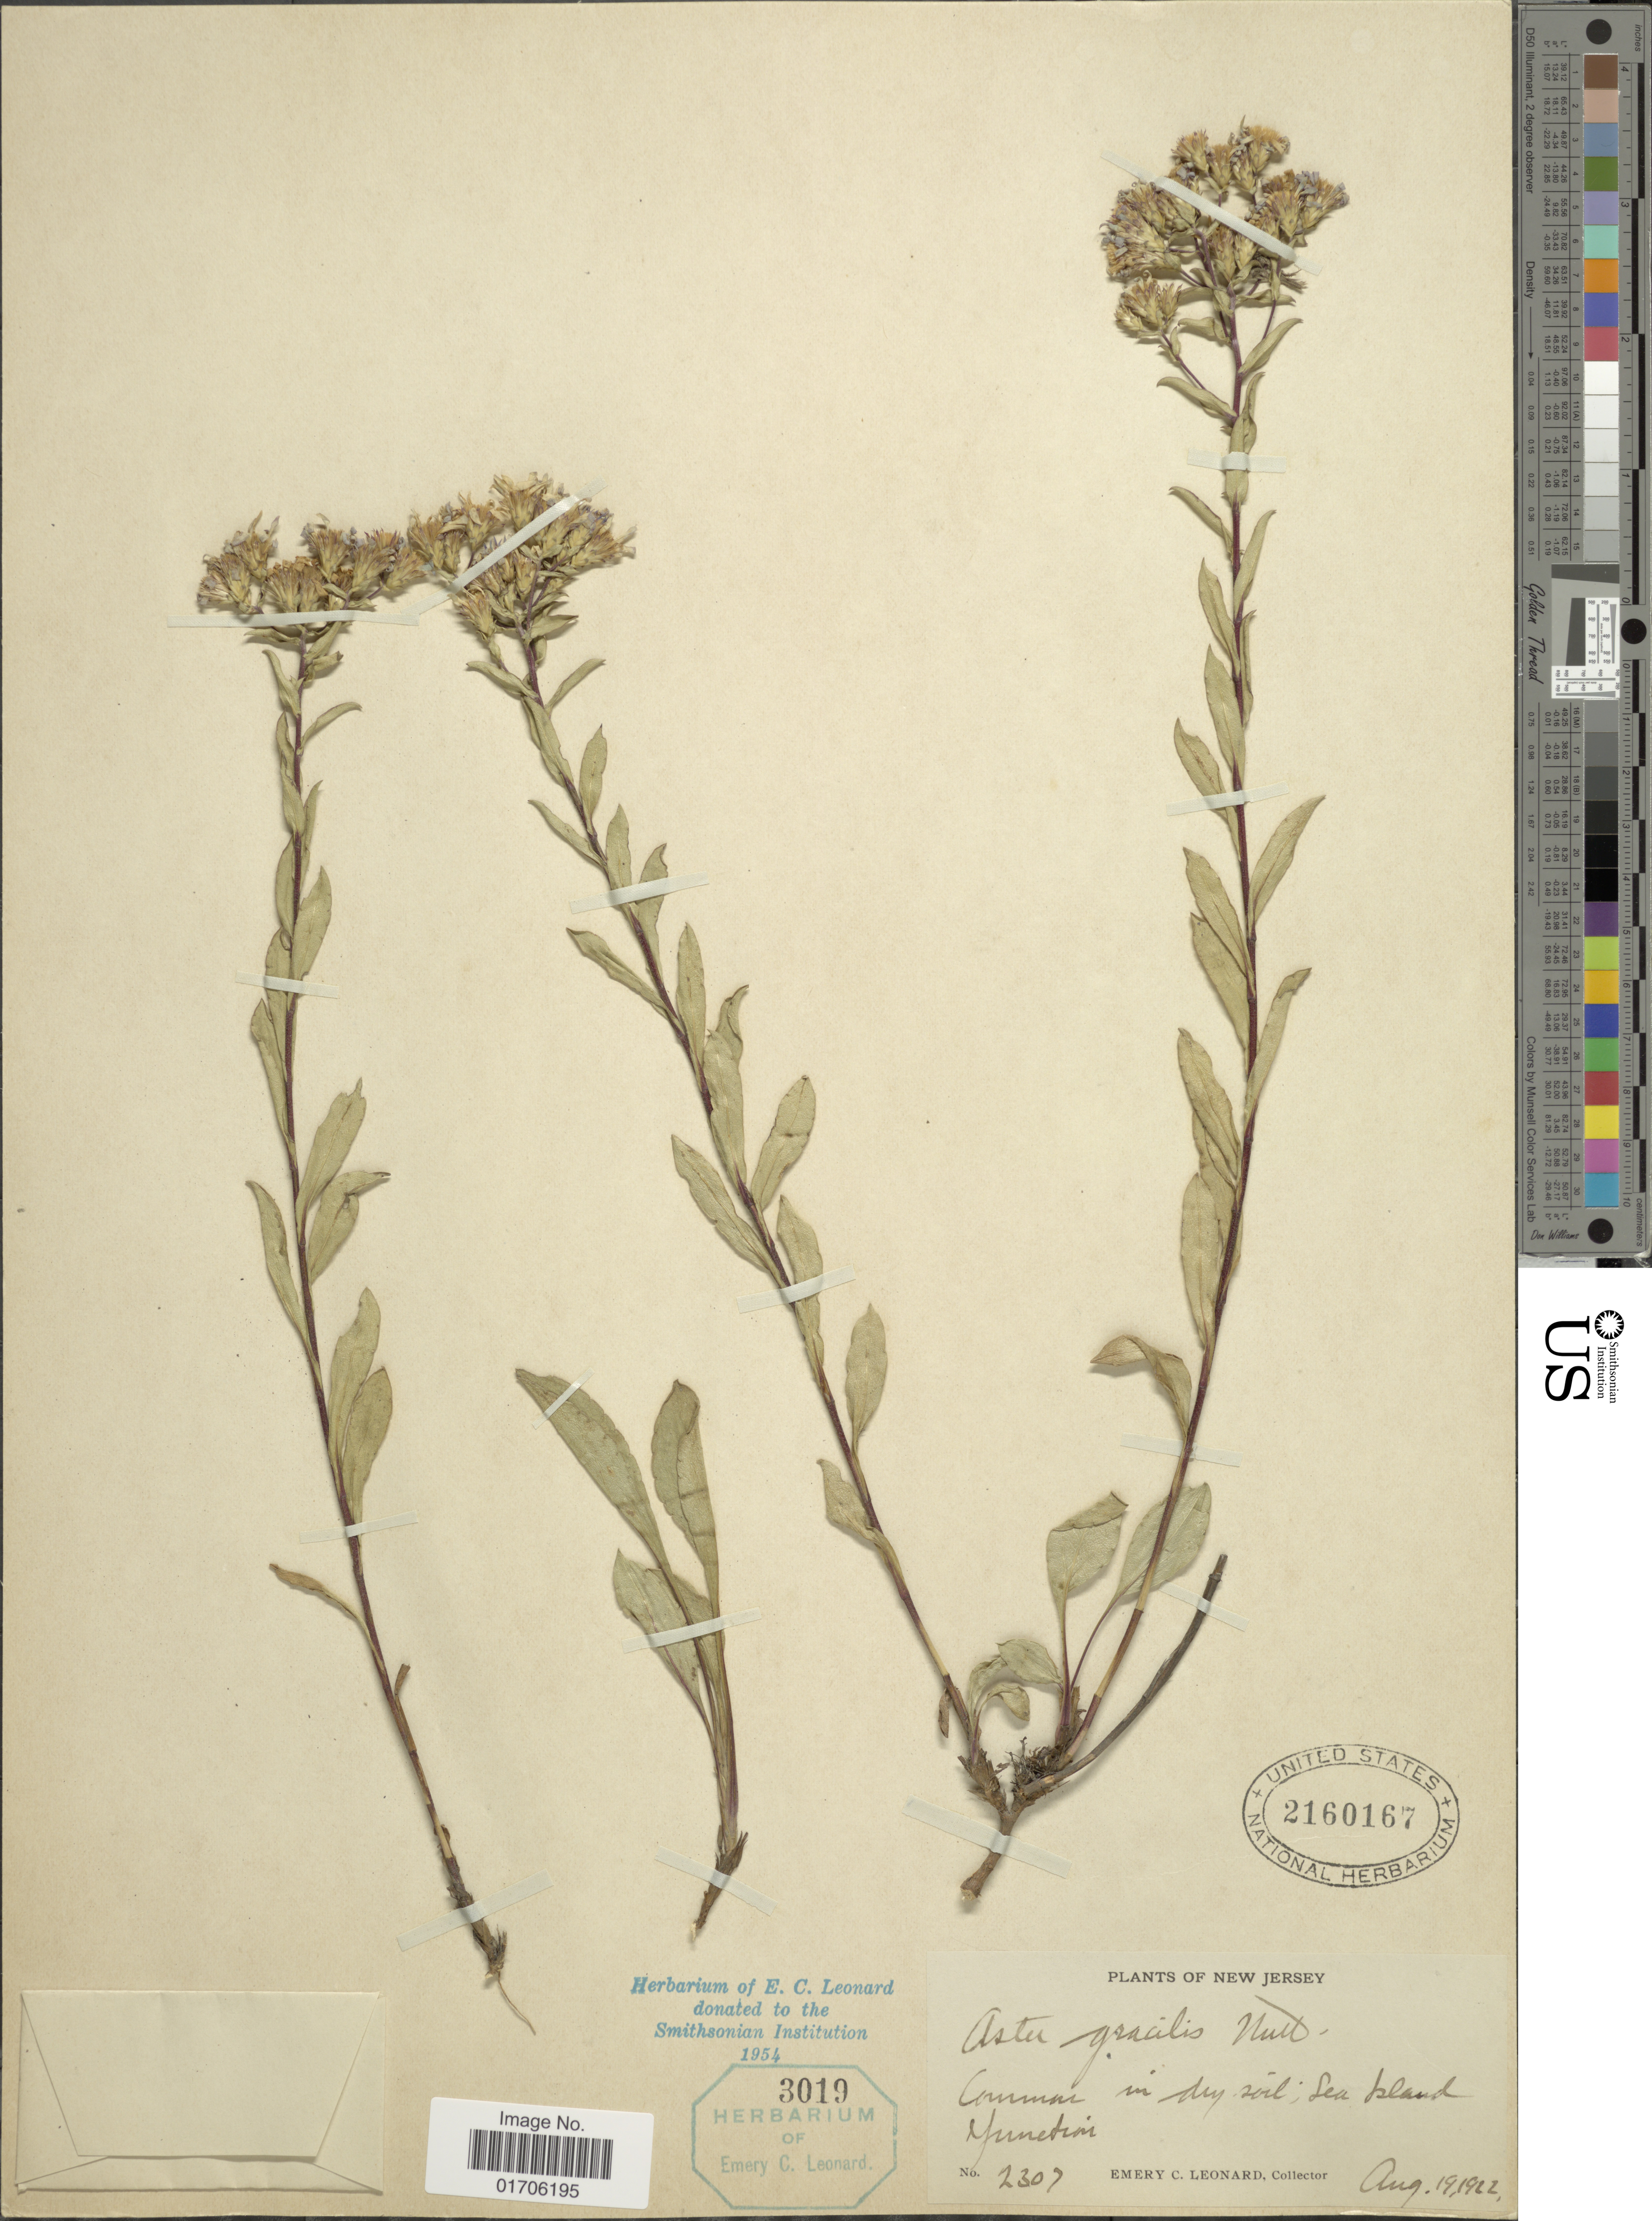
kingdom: Plantae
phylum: Tracheophyta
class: Magnoliopsida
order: Asterales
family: Asteraceae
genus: Eurybia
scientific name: Eurybia compacta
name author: G.L. Nesom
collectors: E. C. Leonard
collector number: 2307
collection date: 1922-08-19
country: United States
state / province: New Jersey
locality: New Jersey. Common in dry soil; Sea pland Junction.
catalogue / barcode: US 2160167